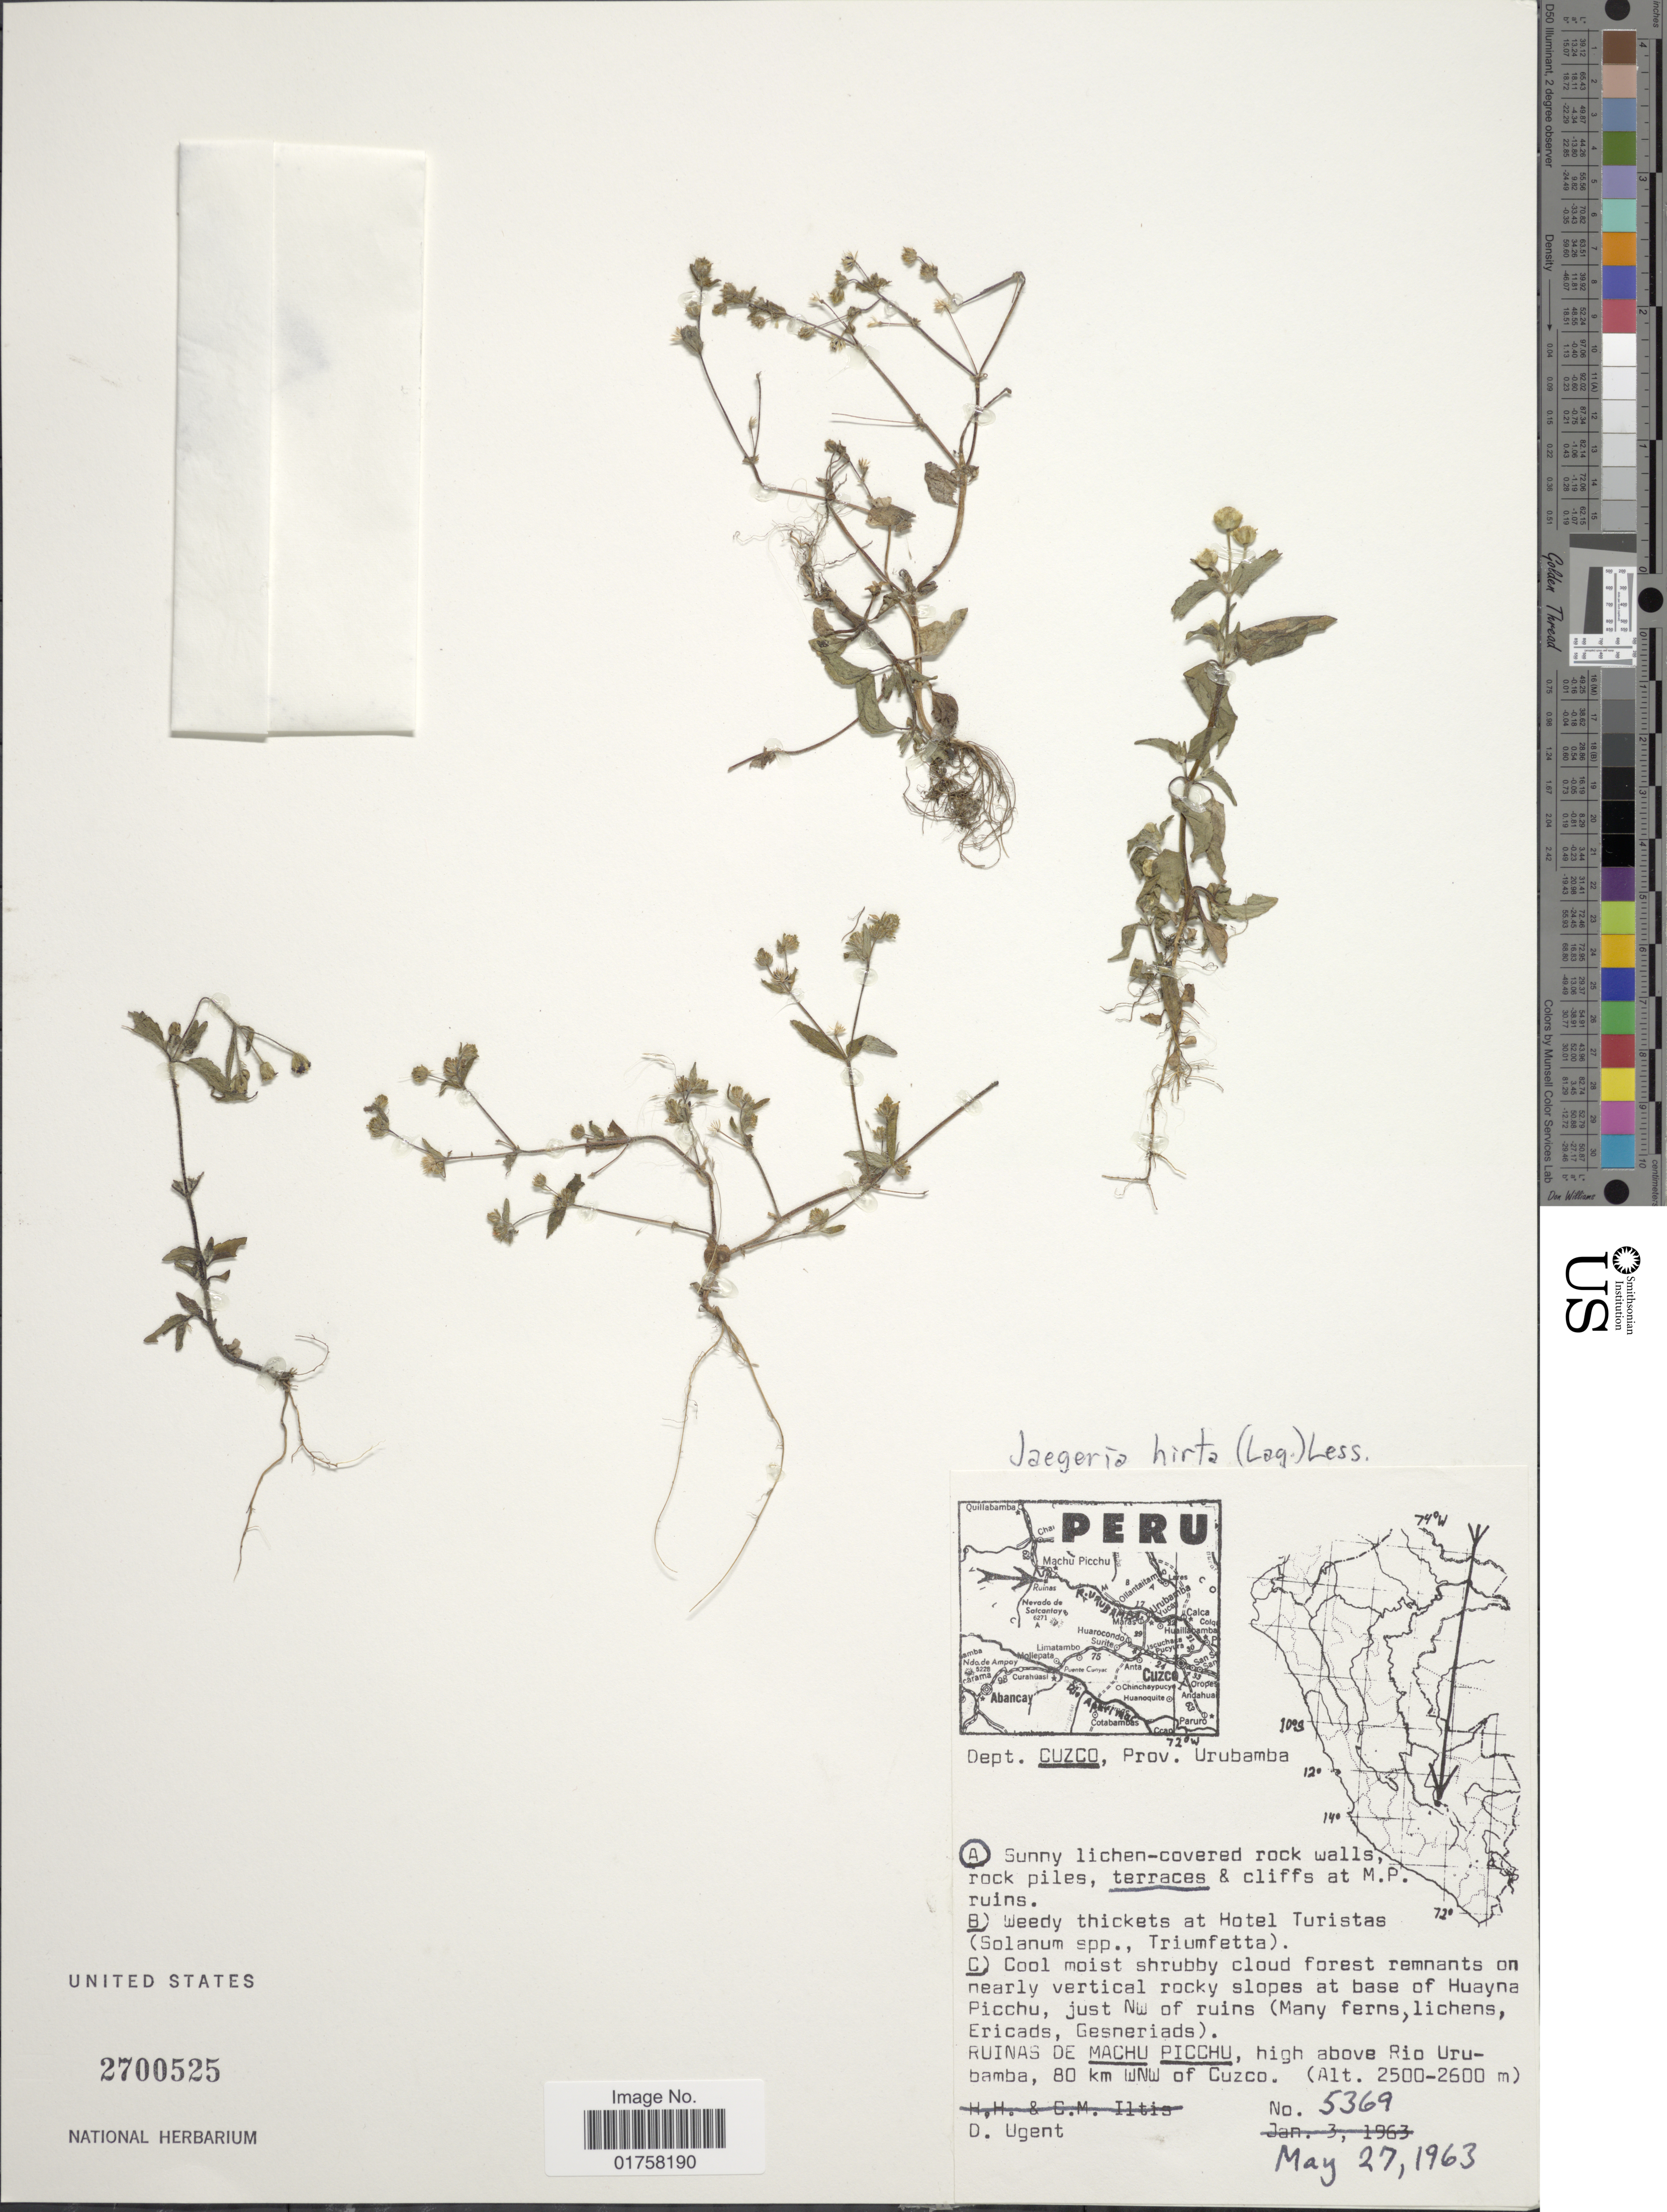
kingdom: Plantae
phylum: Tracheophyta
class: Magnoliopsida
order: Asterales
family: Asteraceae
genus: Jaegeria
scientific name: Jaegeria hirta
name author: (Lag.) Less.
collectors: D. Ugent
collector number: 5369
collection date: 1963-05-27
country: Peru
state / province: Cusco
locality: Prov. Urubamba, Ruinas de Machu Picchu, high above Rio Urubamba, 80 km WNW of Cuzco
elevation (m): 2500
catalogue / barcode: US 2700525